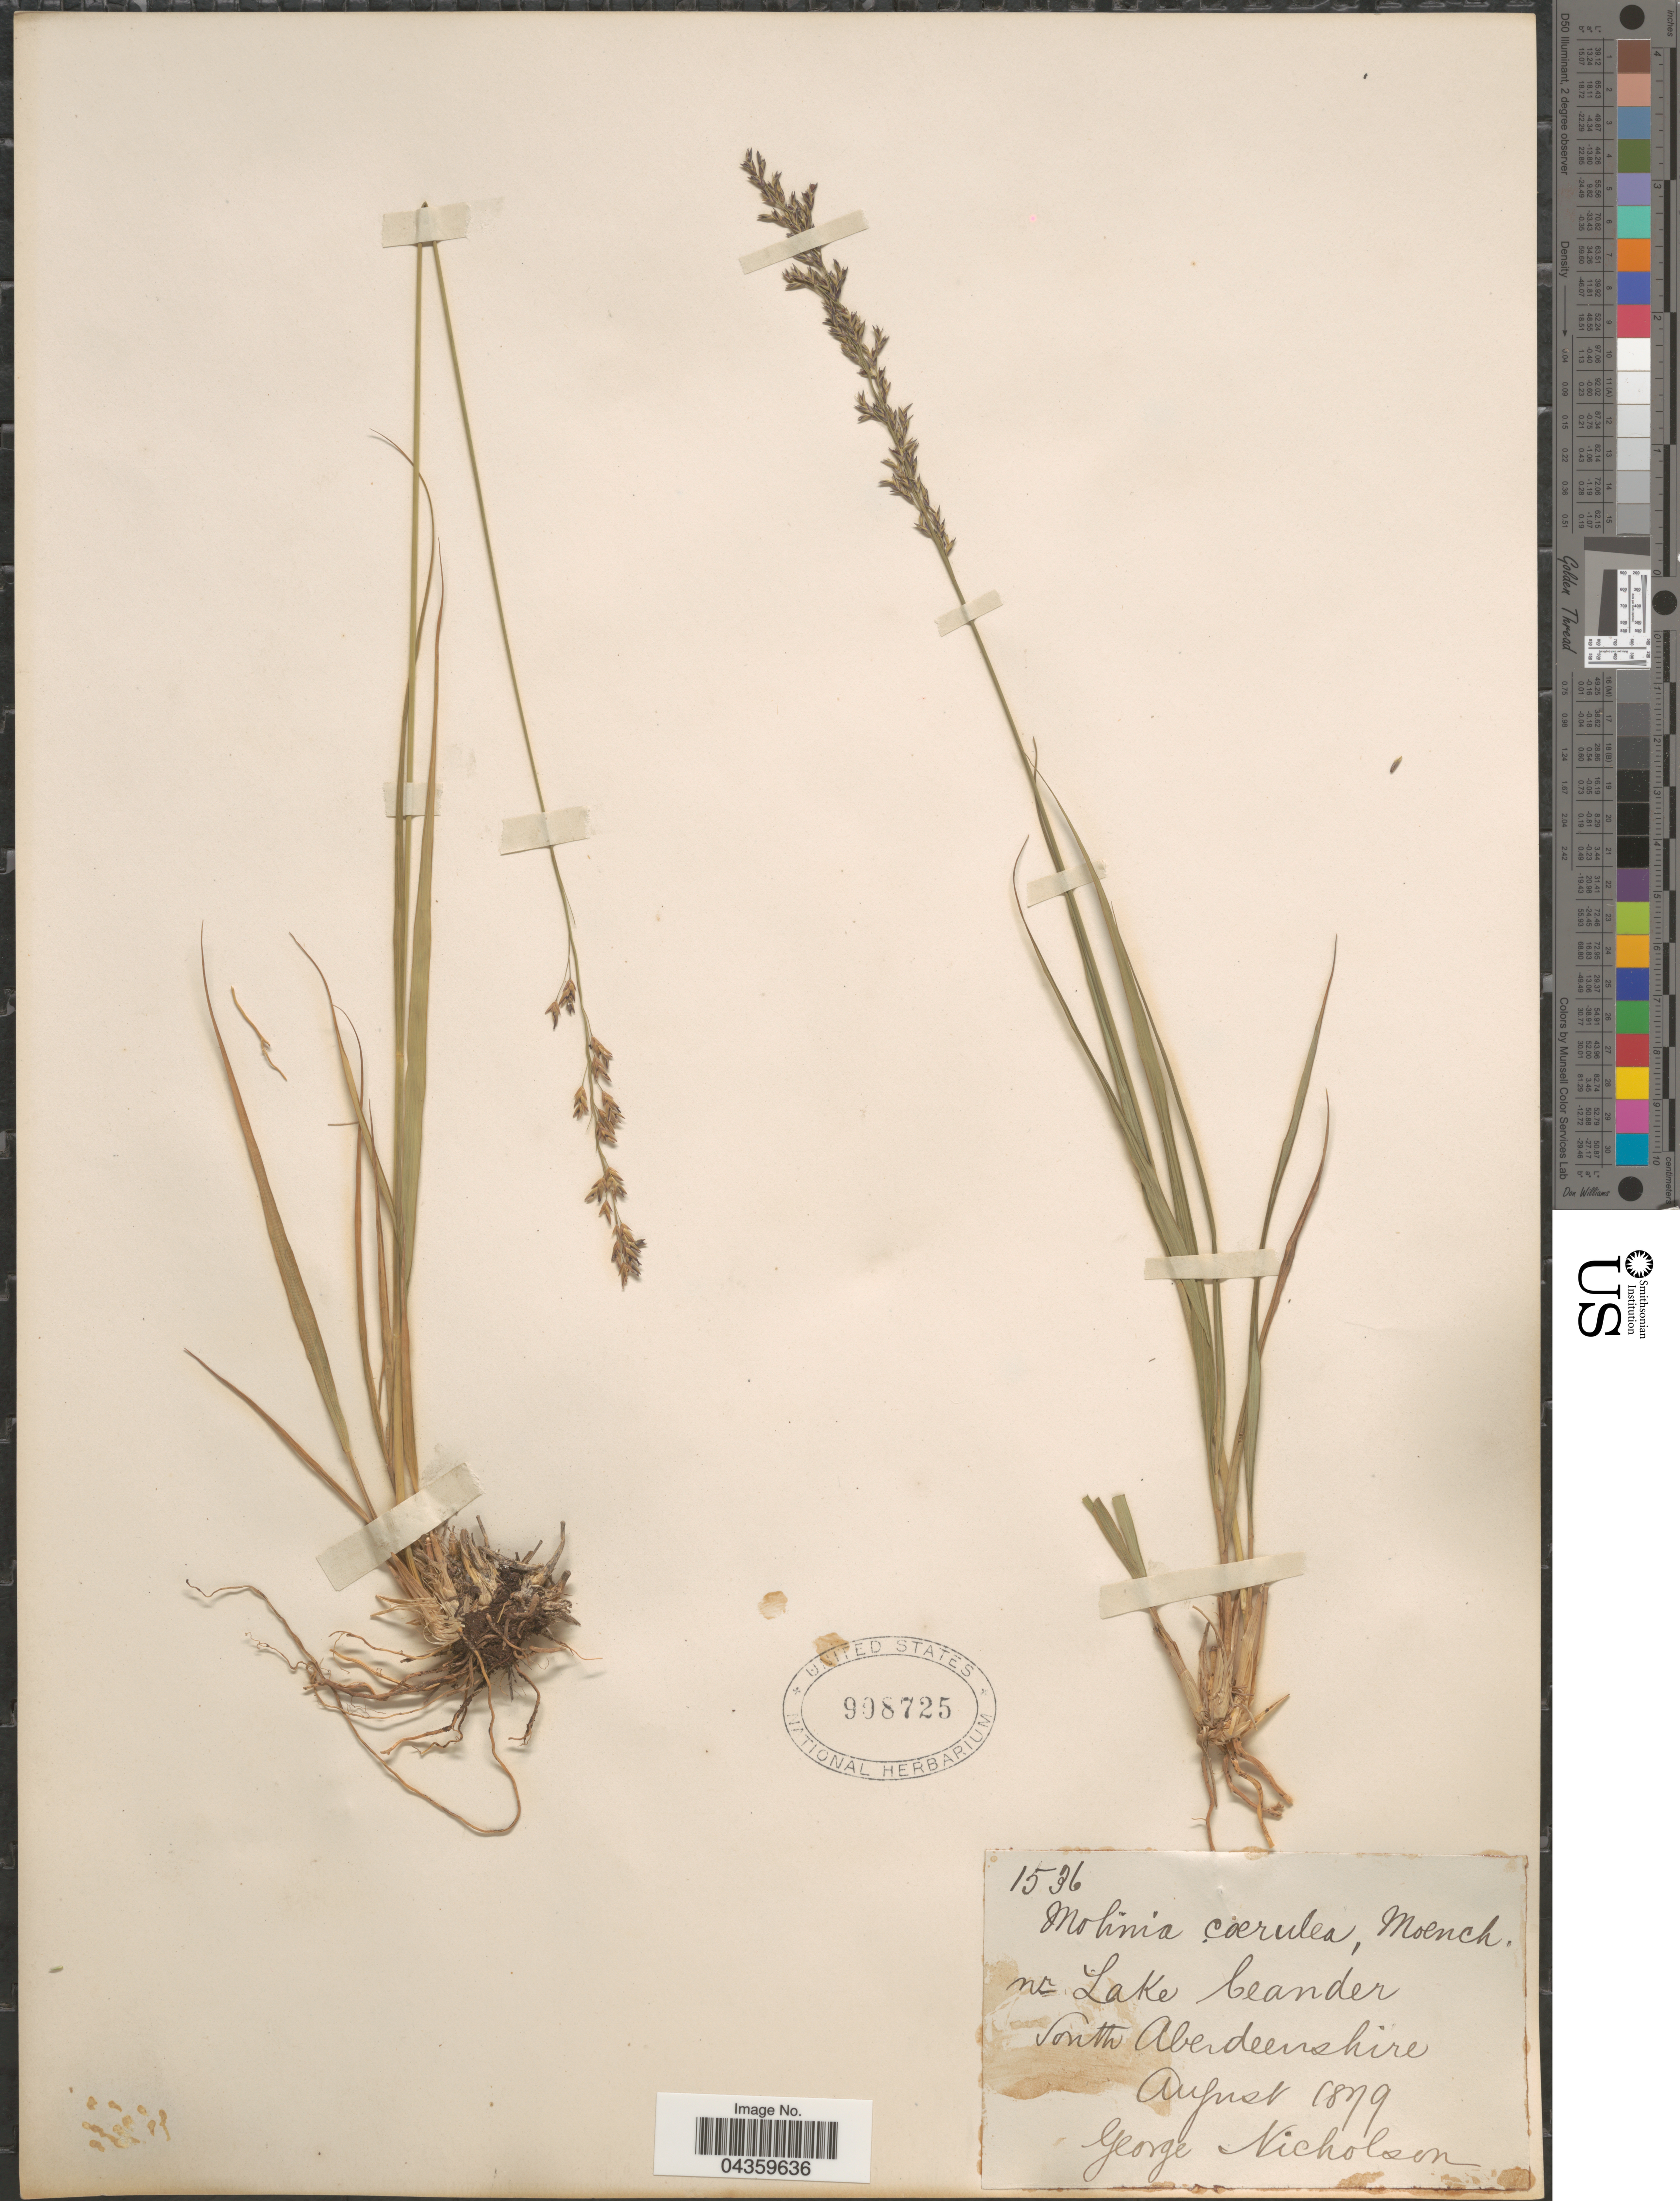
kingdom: Plantae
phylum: Tracheophyta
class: Liliopsida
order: Poales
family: Poaceae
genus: Molinia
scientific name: Molinia caerulea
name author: (L.) Moench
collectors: G. Nicholson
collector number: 1536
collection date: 1879-08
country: United Kingdom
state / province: Scotland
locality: Nr Lake Ceander. South Aberdeenshire.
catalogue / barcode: US 908725